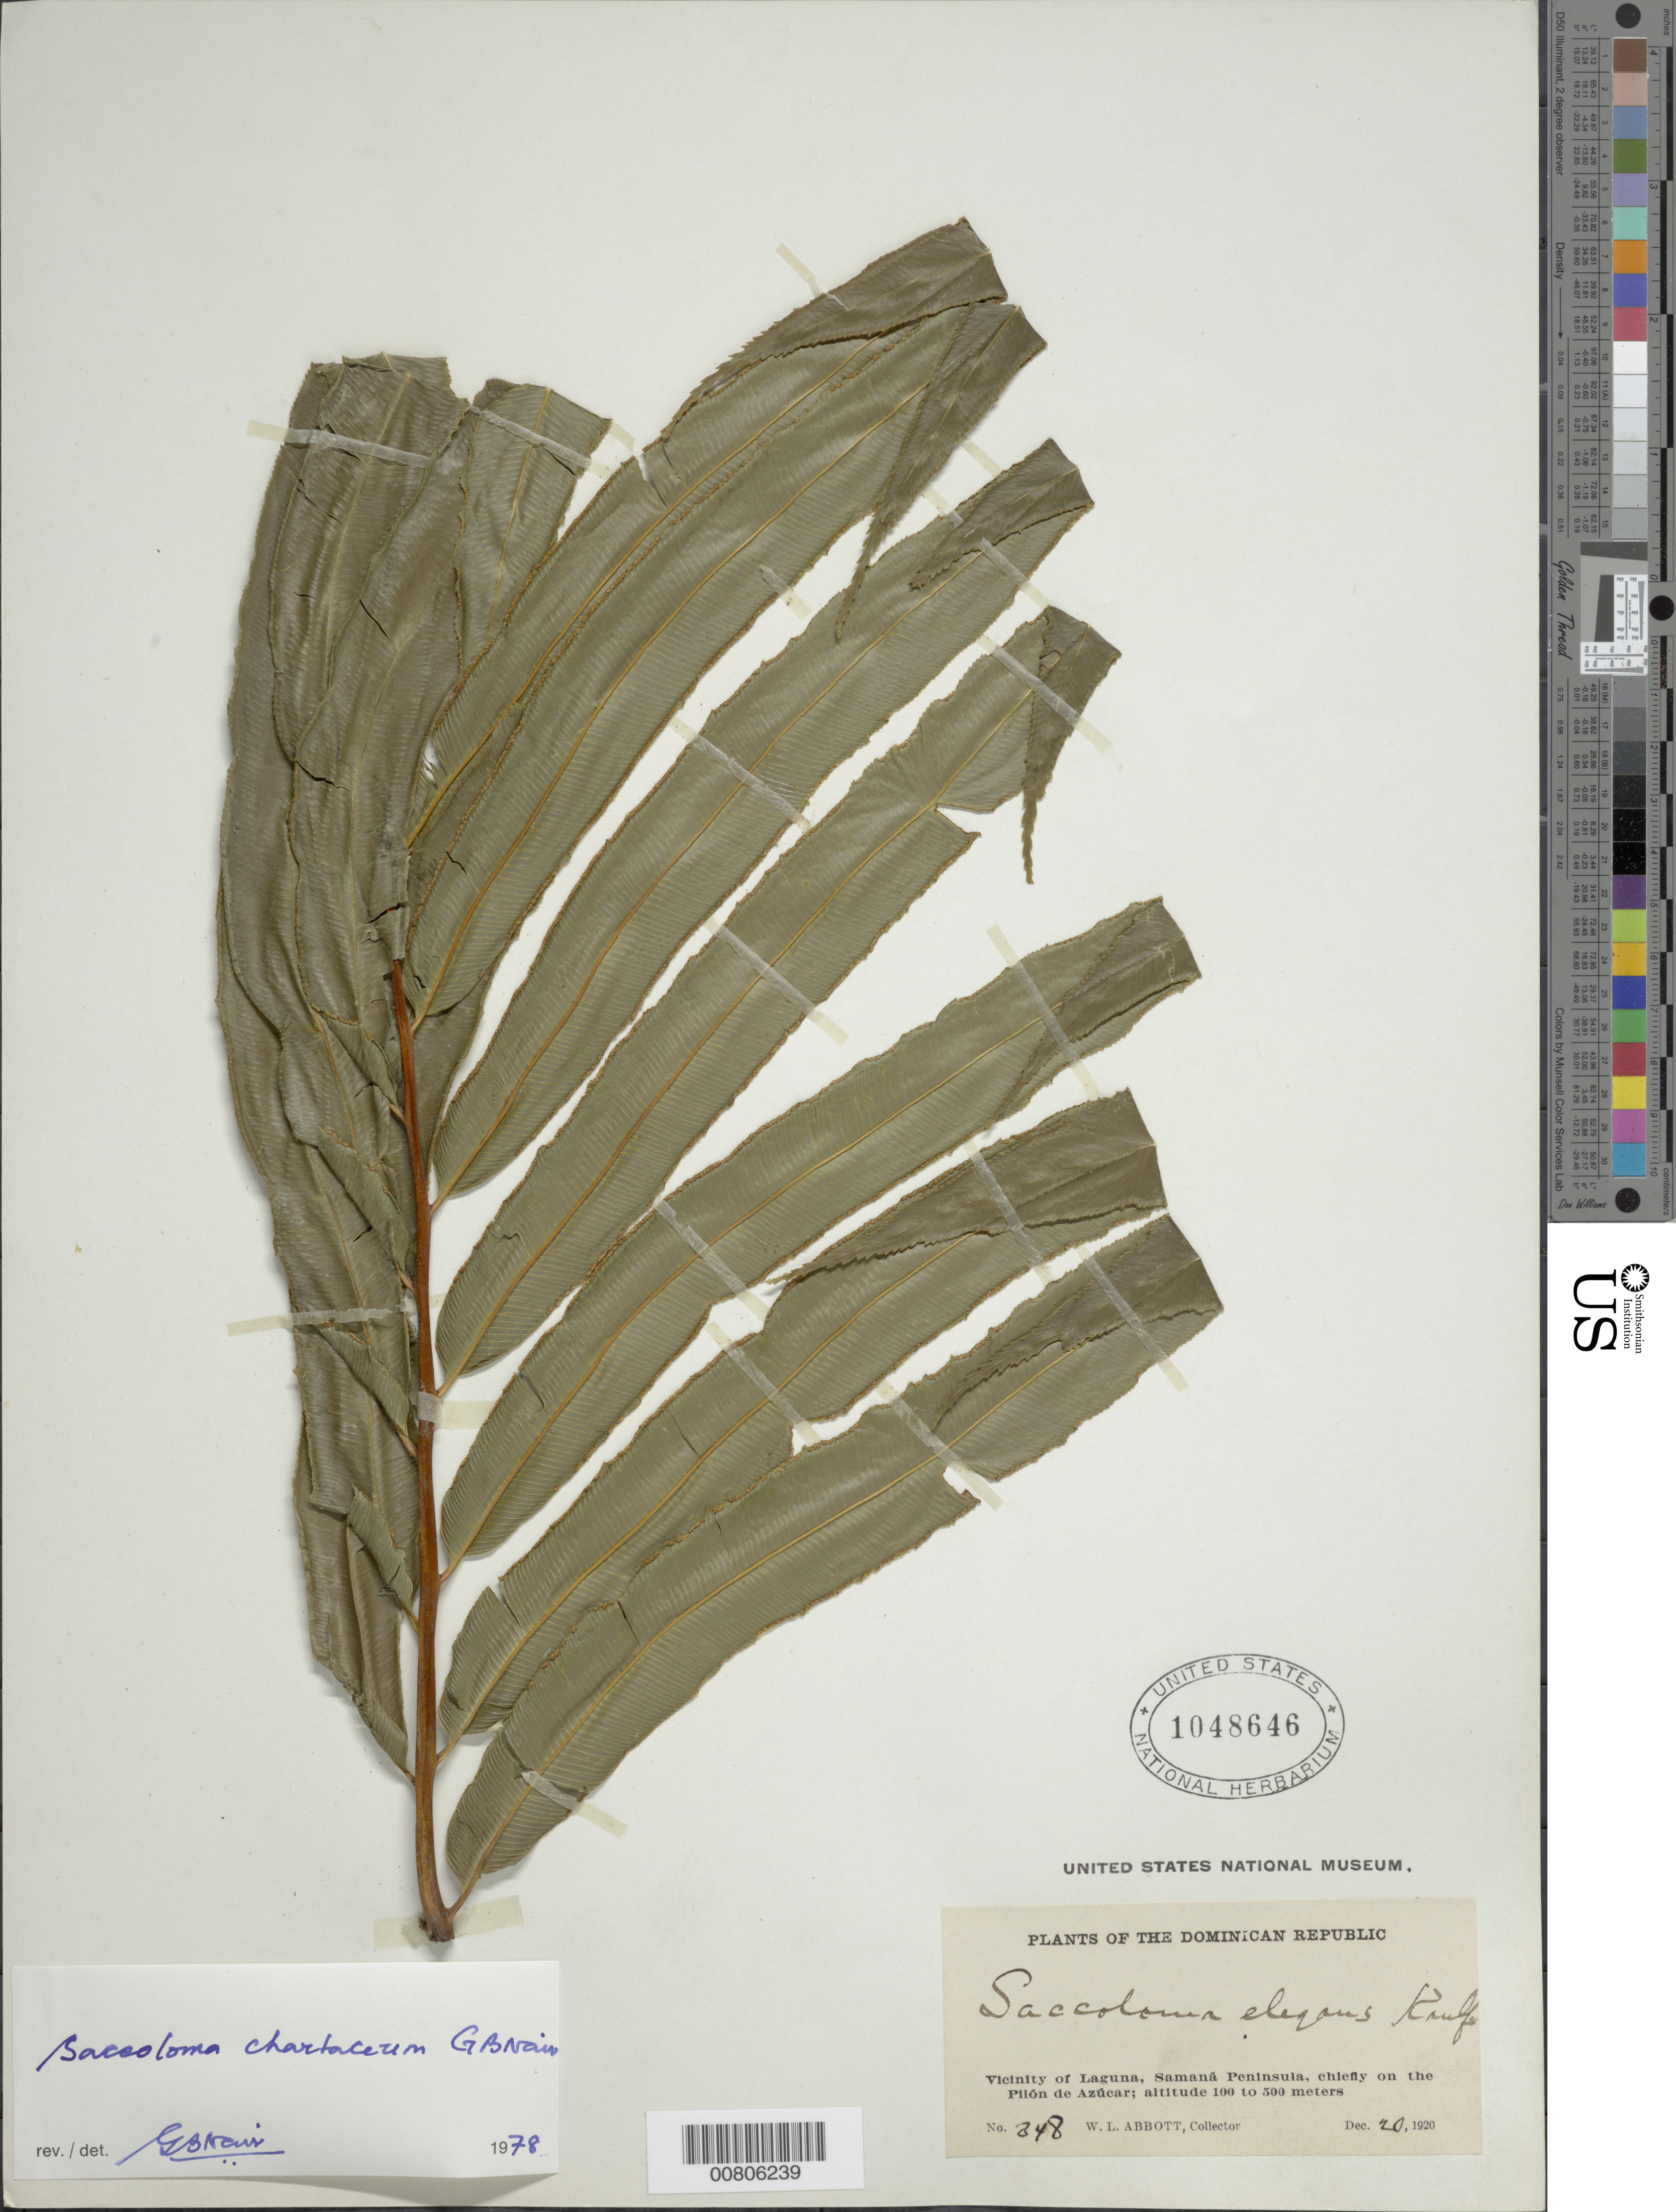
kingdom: Plantae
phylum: Tracheophyta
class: Polypodiopsida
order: Polypodiales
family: Saccolomataceae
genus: Saccoloma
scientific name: Saccoloma elegans subsp. chartaceum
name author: Cremers & K.U. Kramer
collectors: W. L. Abbott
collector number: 348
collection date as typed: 20 Dec 1920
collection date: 1920-12-20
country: Dominican Republic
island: Hispaniola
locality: Samaná Peninsula, vicinity Laguna, chiefly on the Pilón de Azúcar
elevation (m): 100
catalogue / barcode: US 1048646